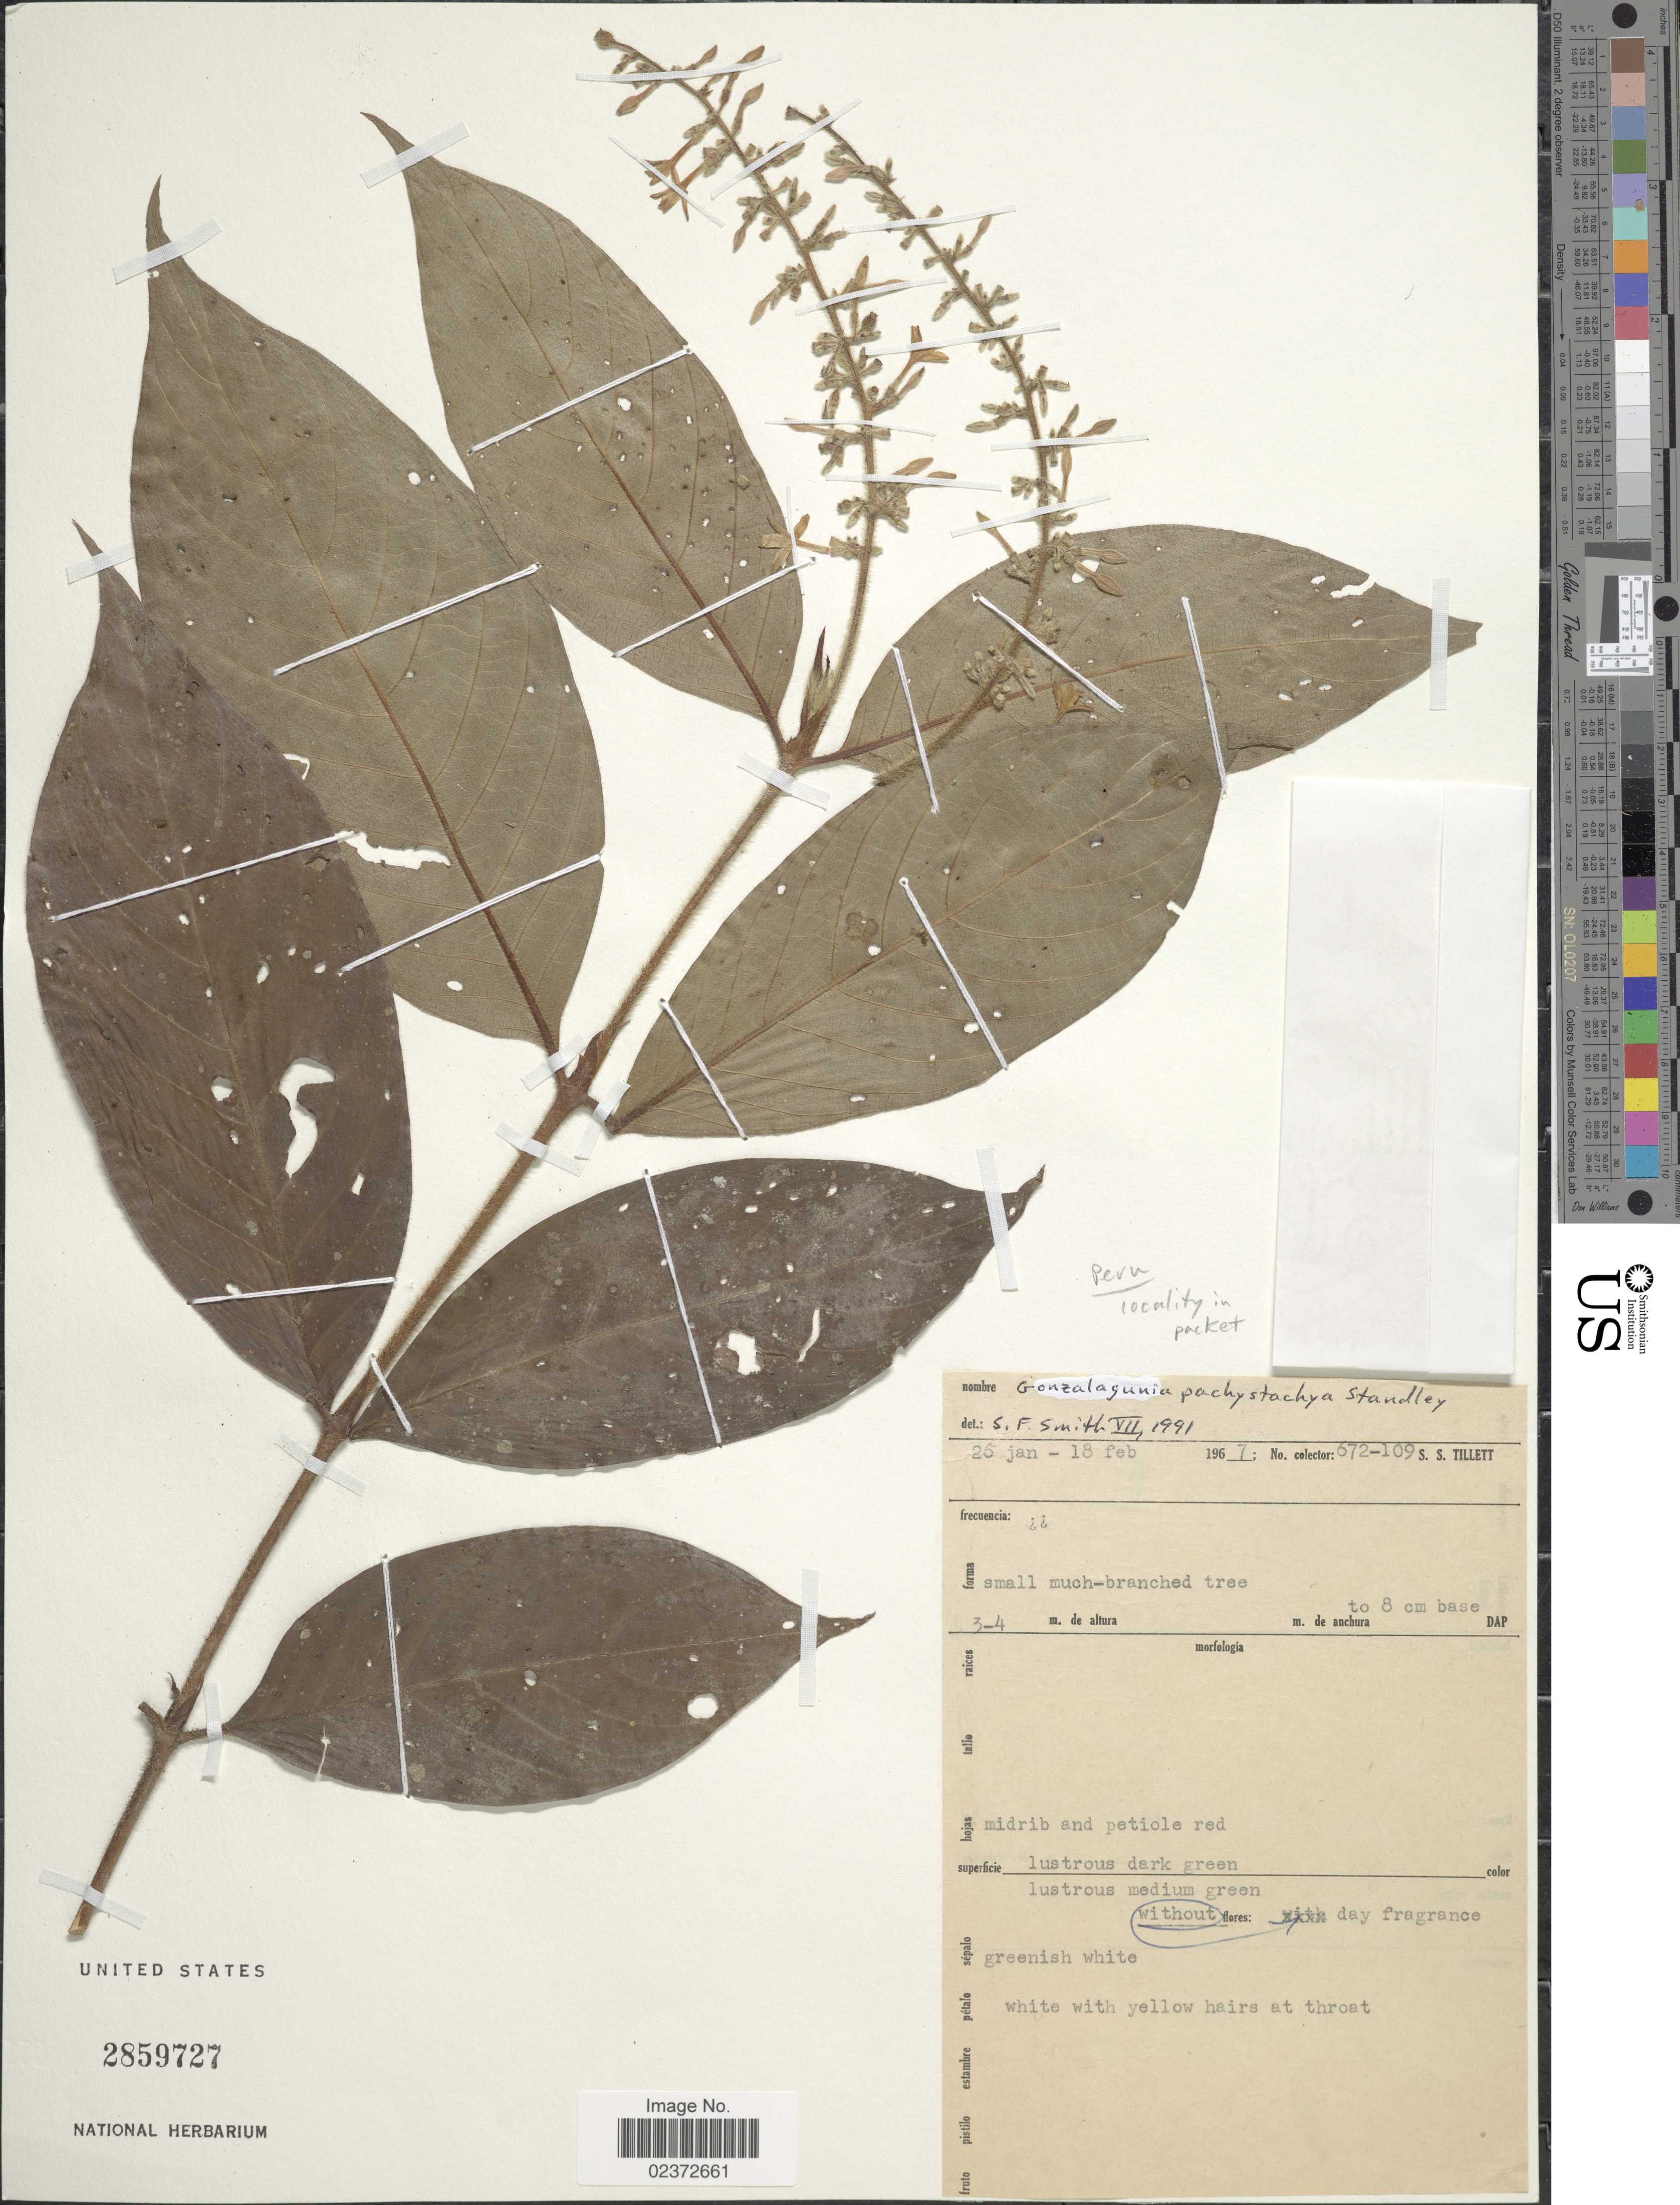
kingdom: Plantae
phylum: Tracheophyta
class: Magnoliopsida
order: Gentianales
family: Rubiaceae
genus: Gonzalagunia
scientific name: Gonzalagunia pachystachya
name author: Standl.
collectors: S. S. Tillett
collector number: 672-109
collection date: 1967-01-26/1967-02-18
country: Peru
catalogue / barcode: US 2859727